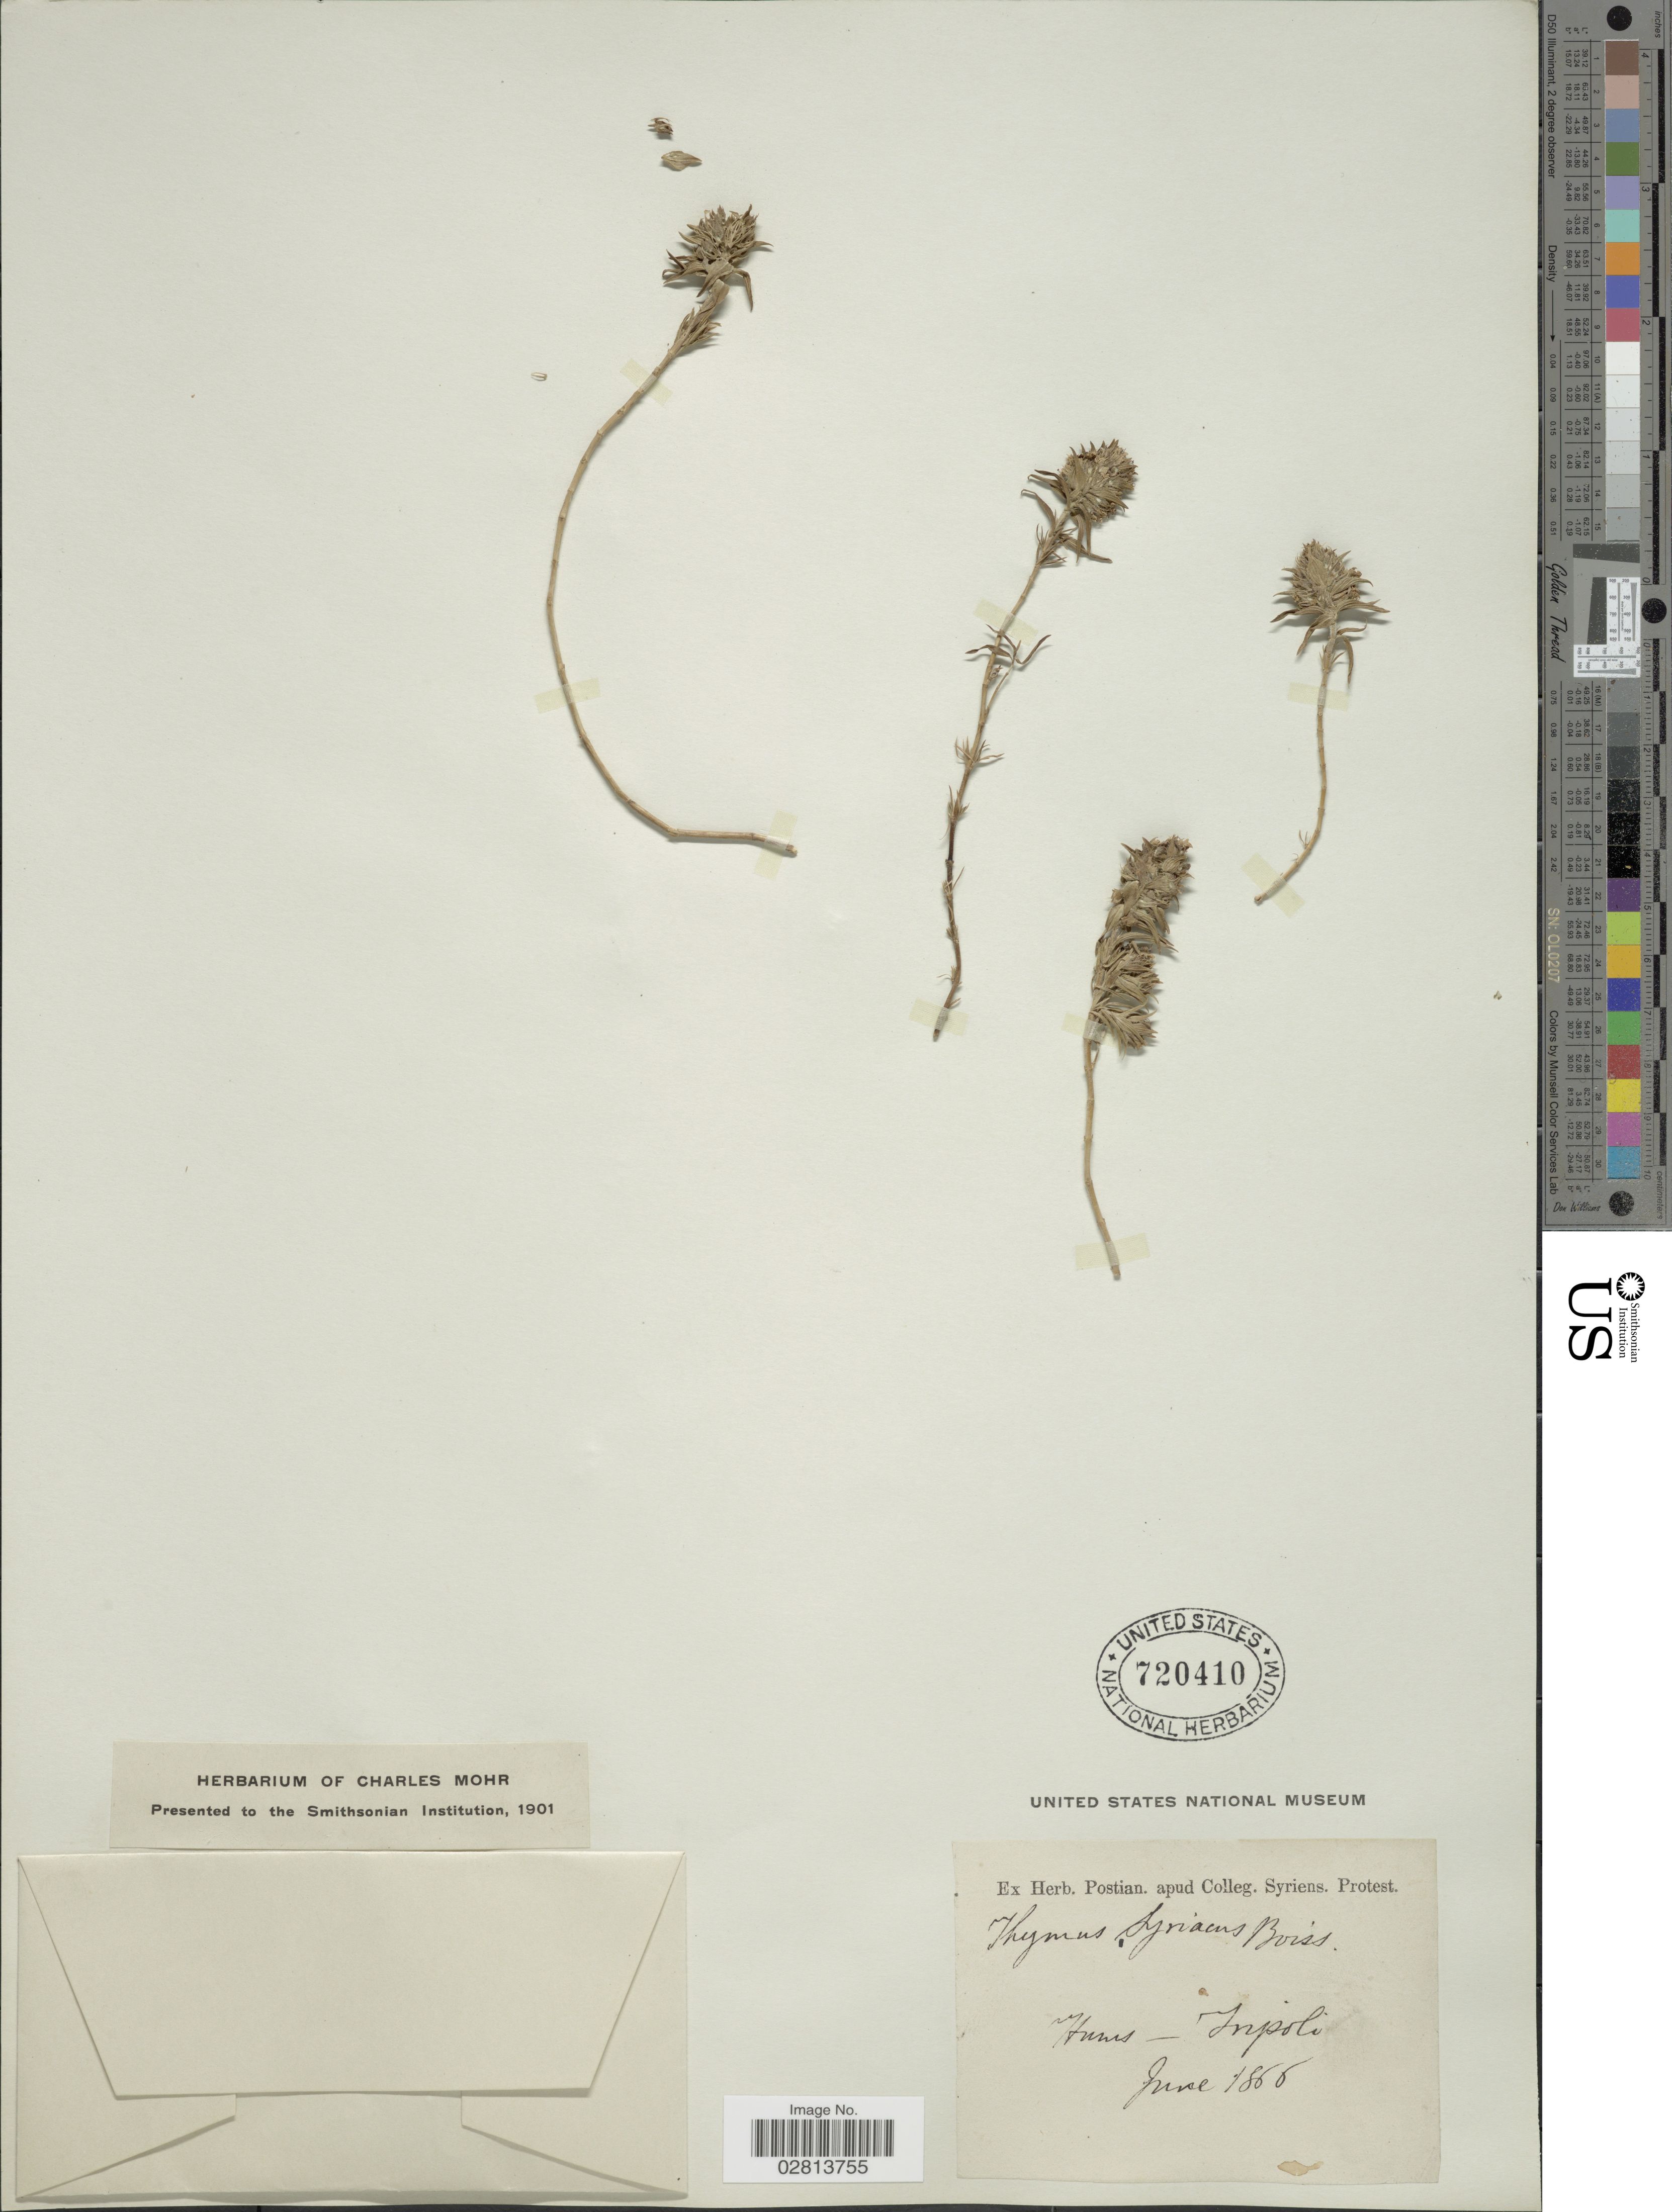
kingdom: Plantae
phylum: Tracheophyta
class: Magnoliopsida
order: Lamiales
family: Lamiaceae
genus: Thymus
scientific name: Thymus syriacus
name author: Boiss.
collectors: ex herb. Postian. apud Colleg. Syriens. Protest. USE "Fannie P. A. Shepard" (10308853) AS PRIMARY COLLECTOR INSTEAD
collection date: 1866-06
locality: Humis - Inpoli [interpreted]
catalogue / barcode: US 720410